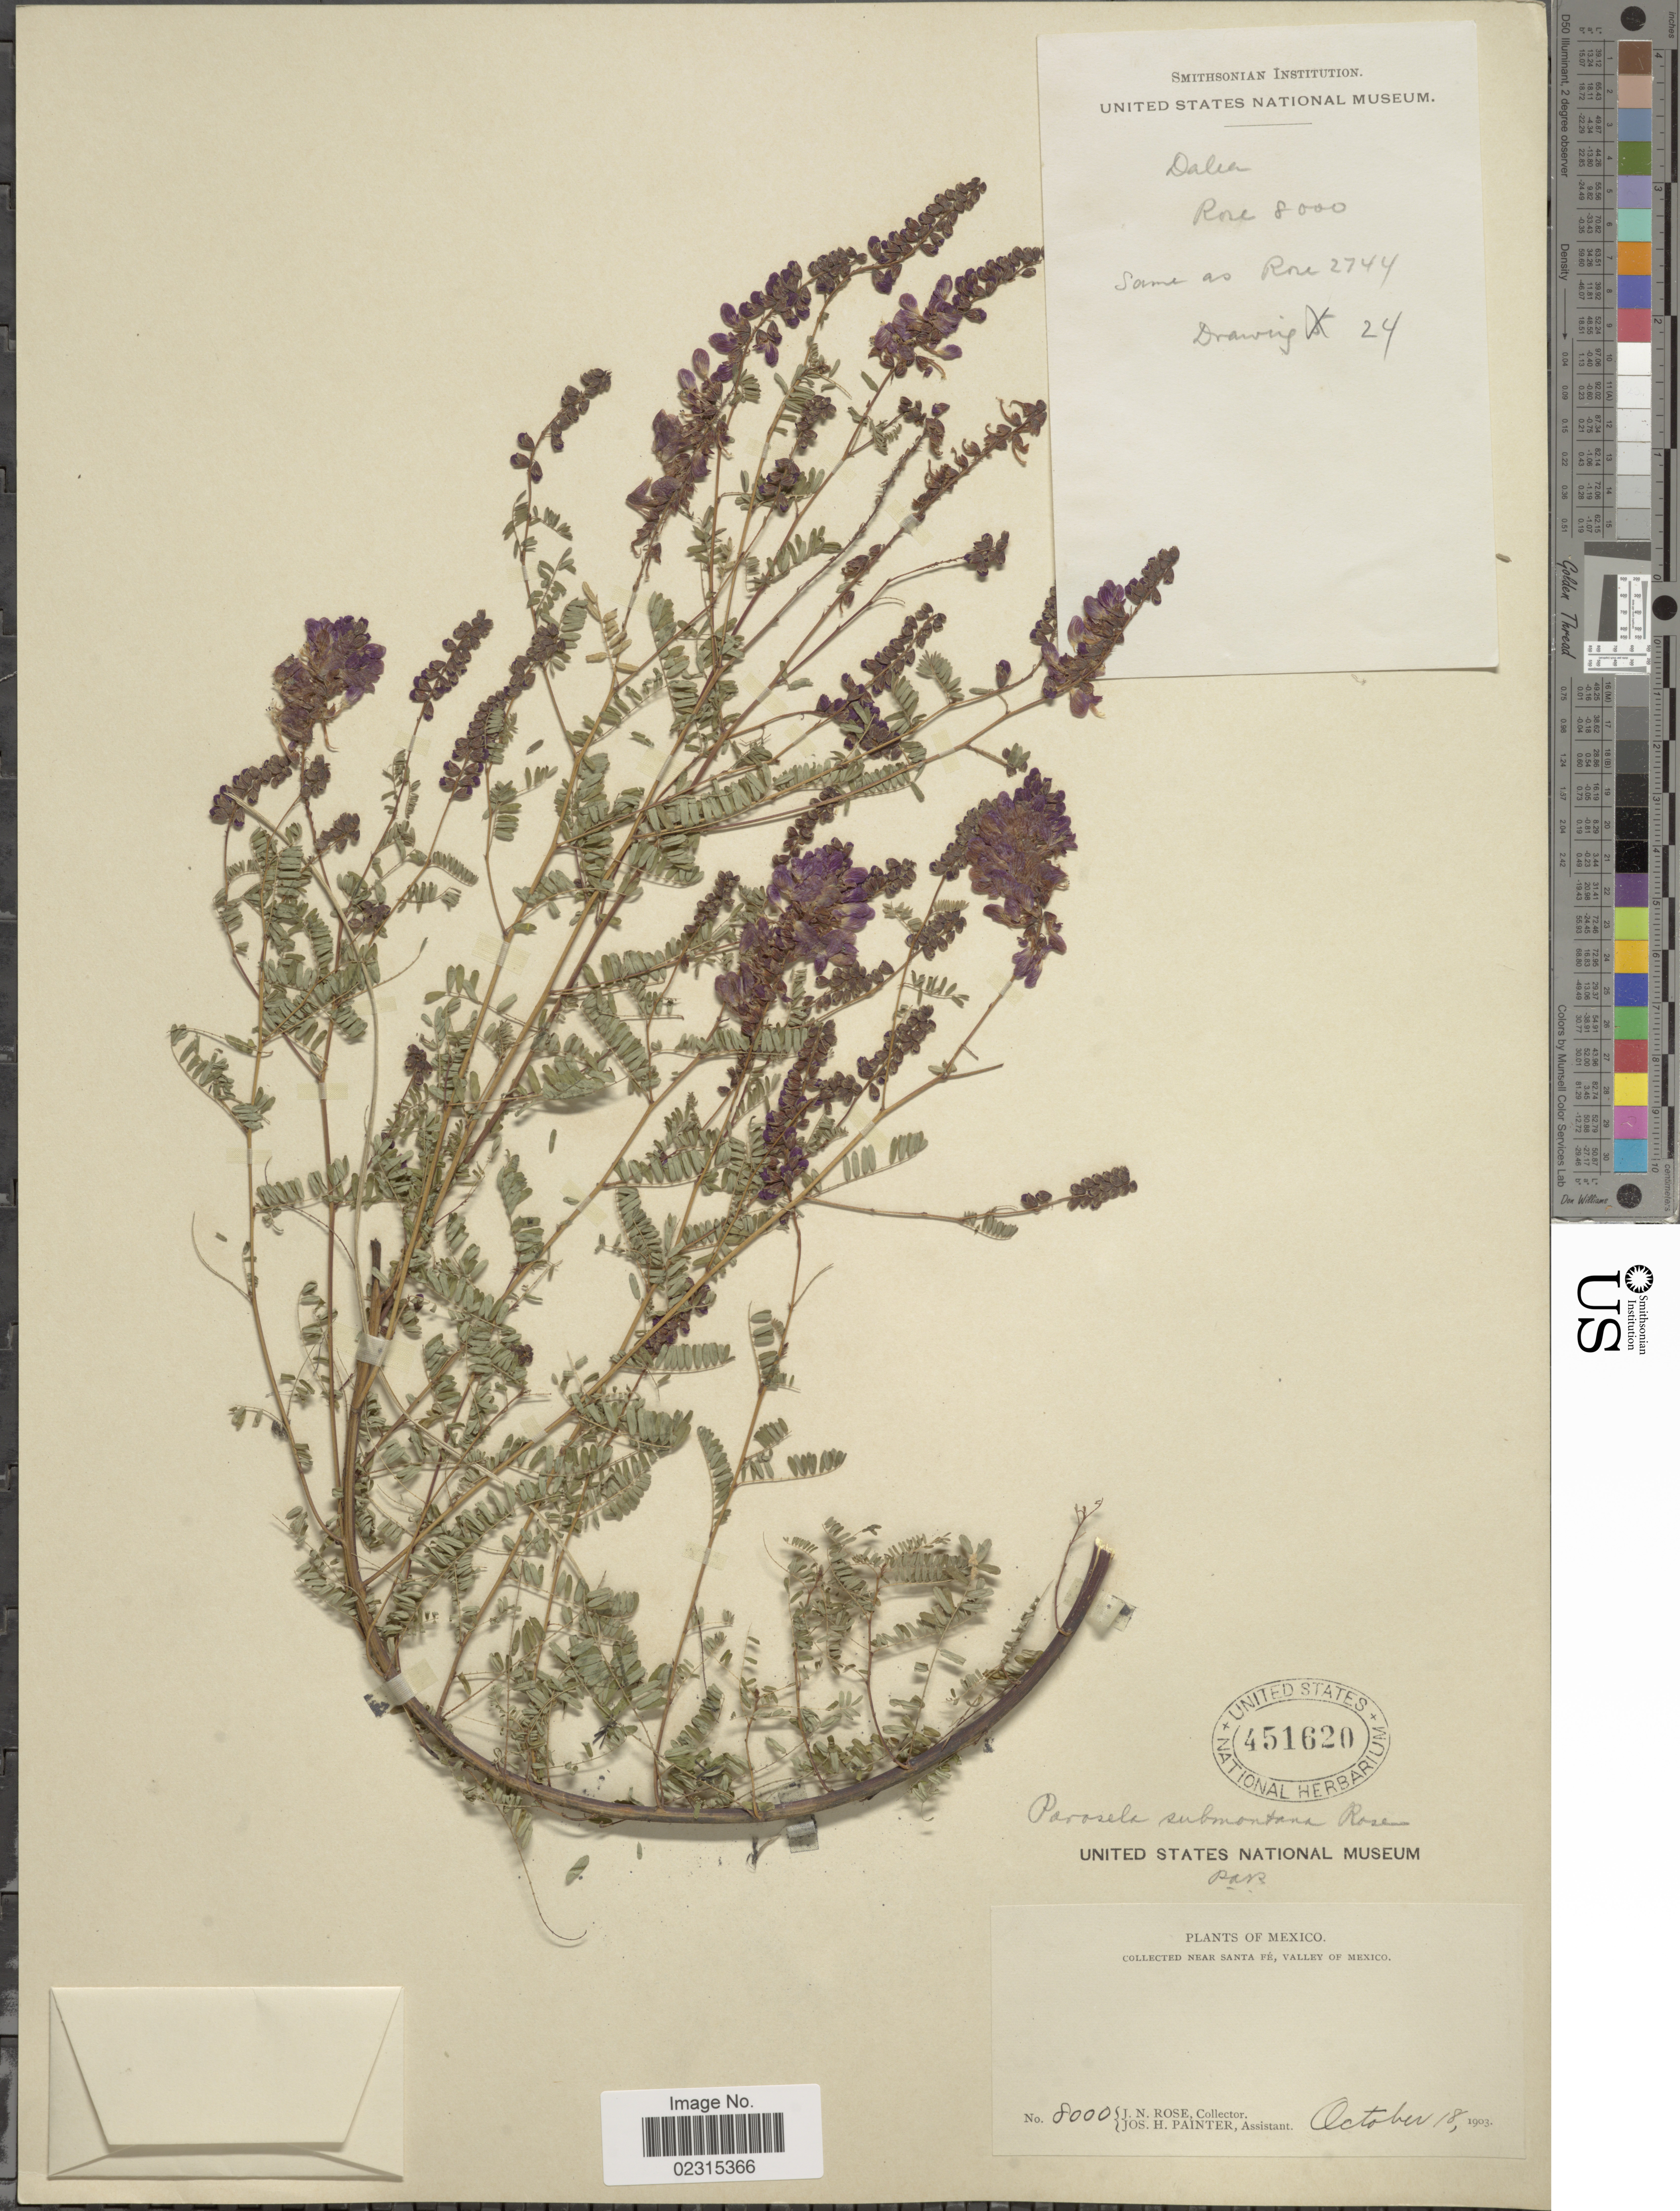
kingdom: Plantae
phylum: Tracheophyta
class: Magnoliopsida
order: Fabales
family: Fabaceae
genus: Marina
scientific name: Marina nutans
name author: (Cav.) Barneby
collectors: J. N. Rose & J. H. Painter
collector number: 8000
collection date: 1903-10-18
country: Mexico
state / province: México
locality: Near Santa Fe, Valley of Mexico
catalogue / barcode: US 451620